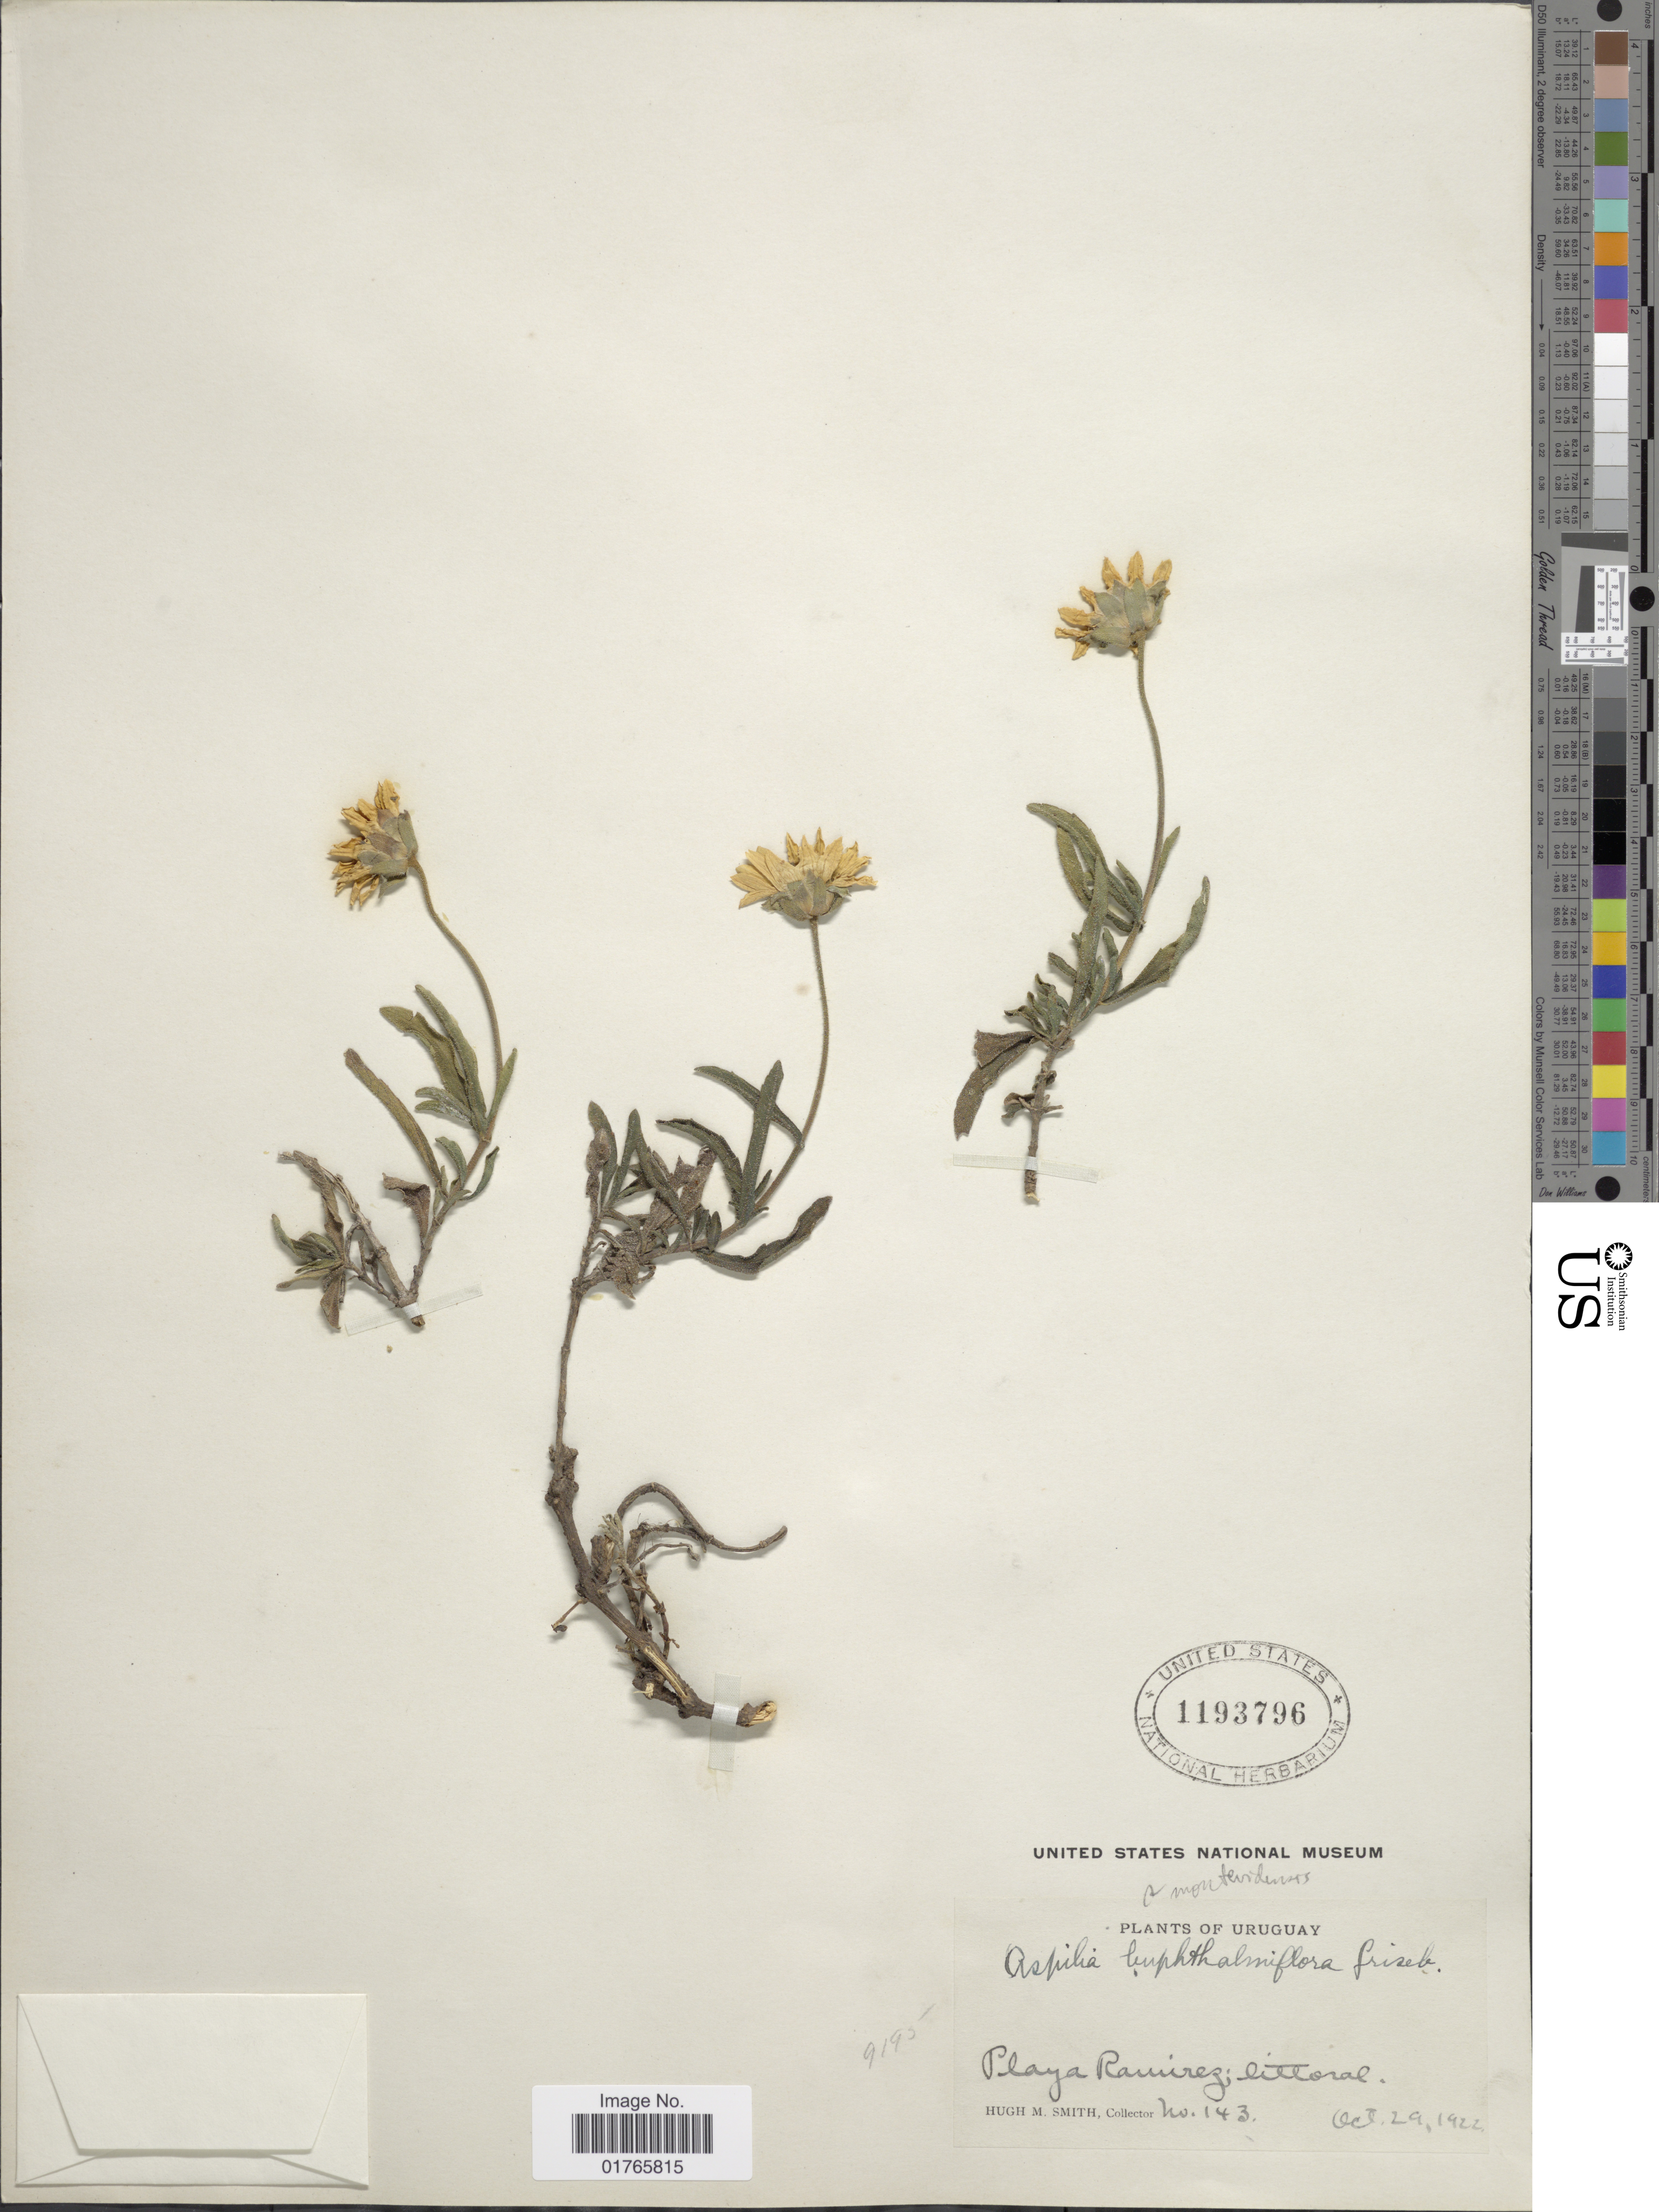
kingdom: Plantae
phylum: Tracheophyta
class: Magnoliopsida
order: Asterales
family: Asteraceae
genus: Aspilia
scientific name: Aspilia montividensis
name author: (Spreng.) Baker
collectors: H. M. Smith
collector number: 143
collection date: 1922-10-29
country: Uruguay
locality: Playa Ramirez, Littoral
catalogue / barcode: US 1193796